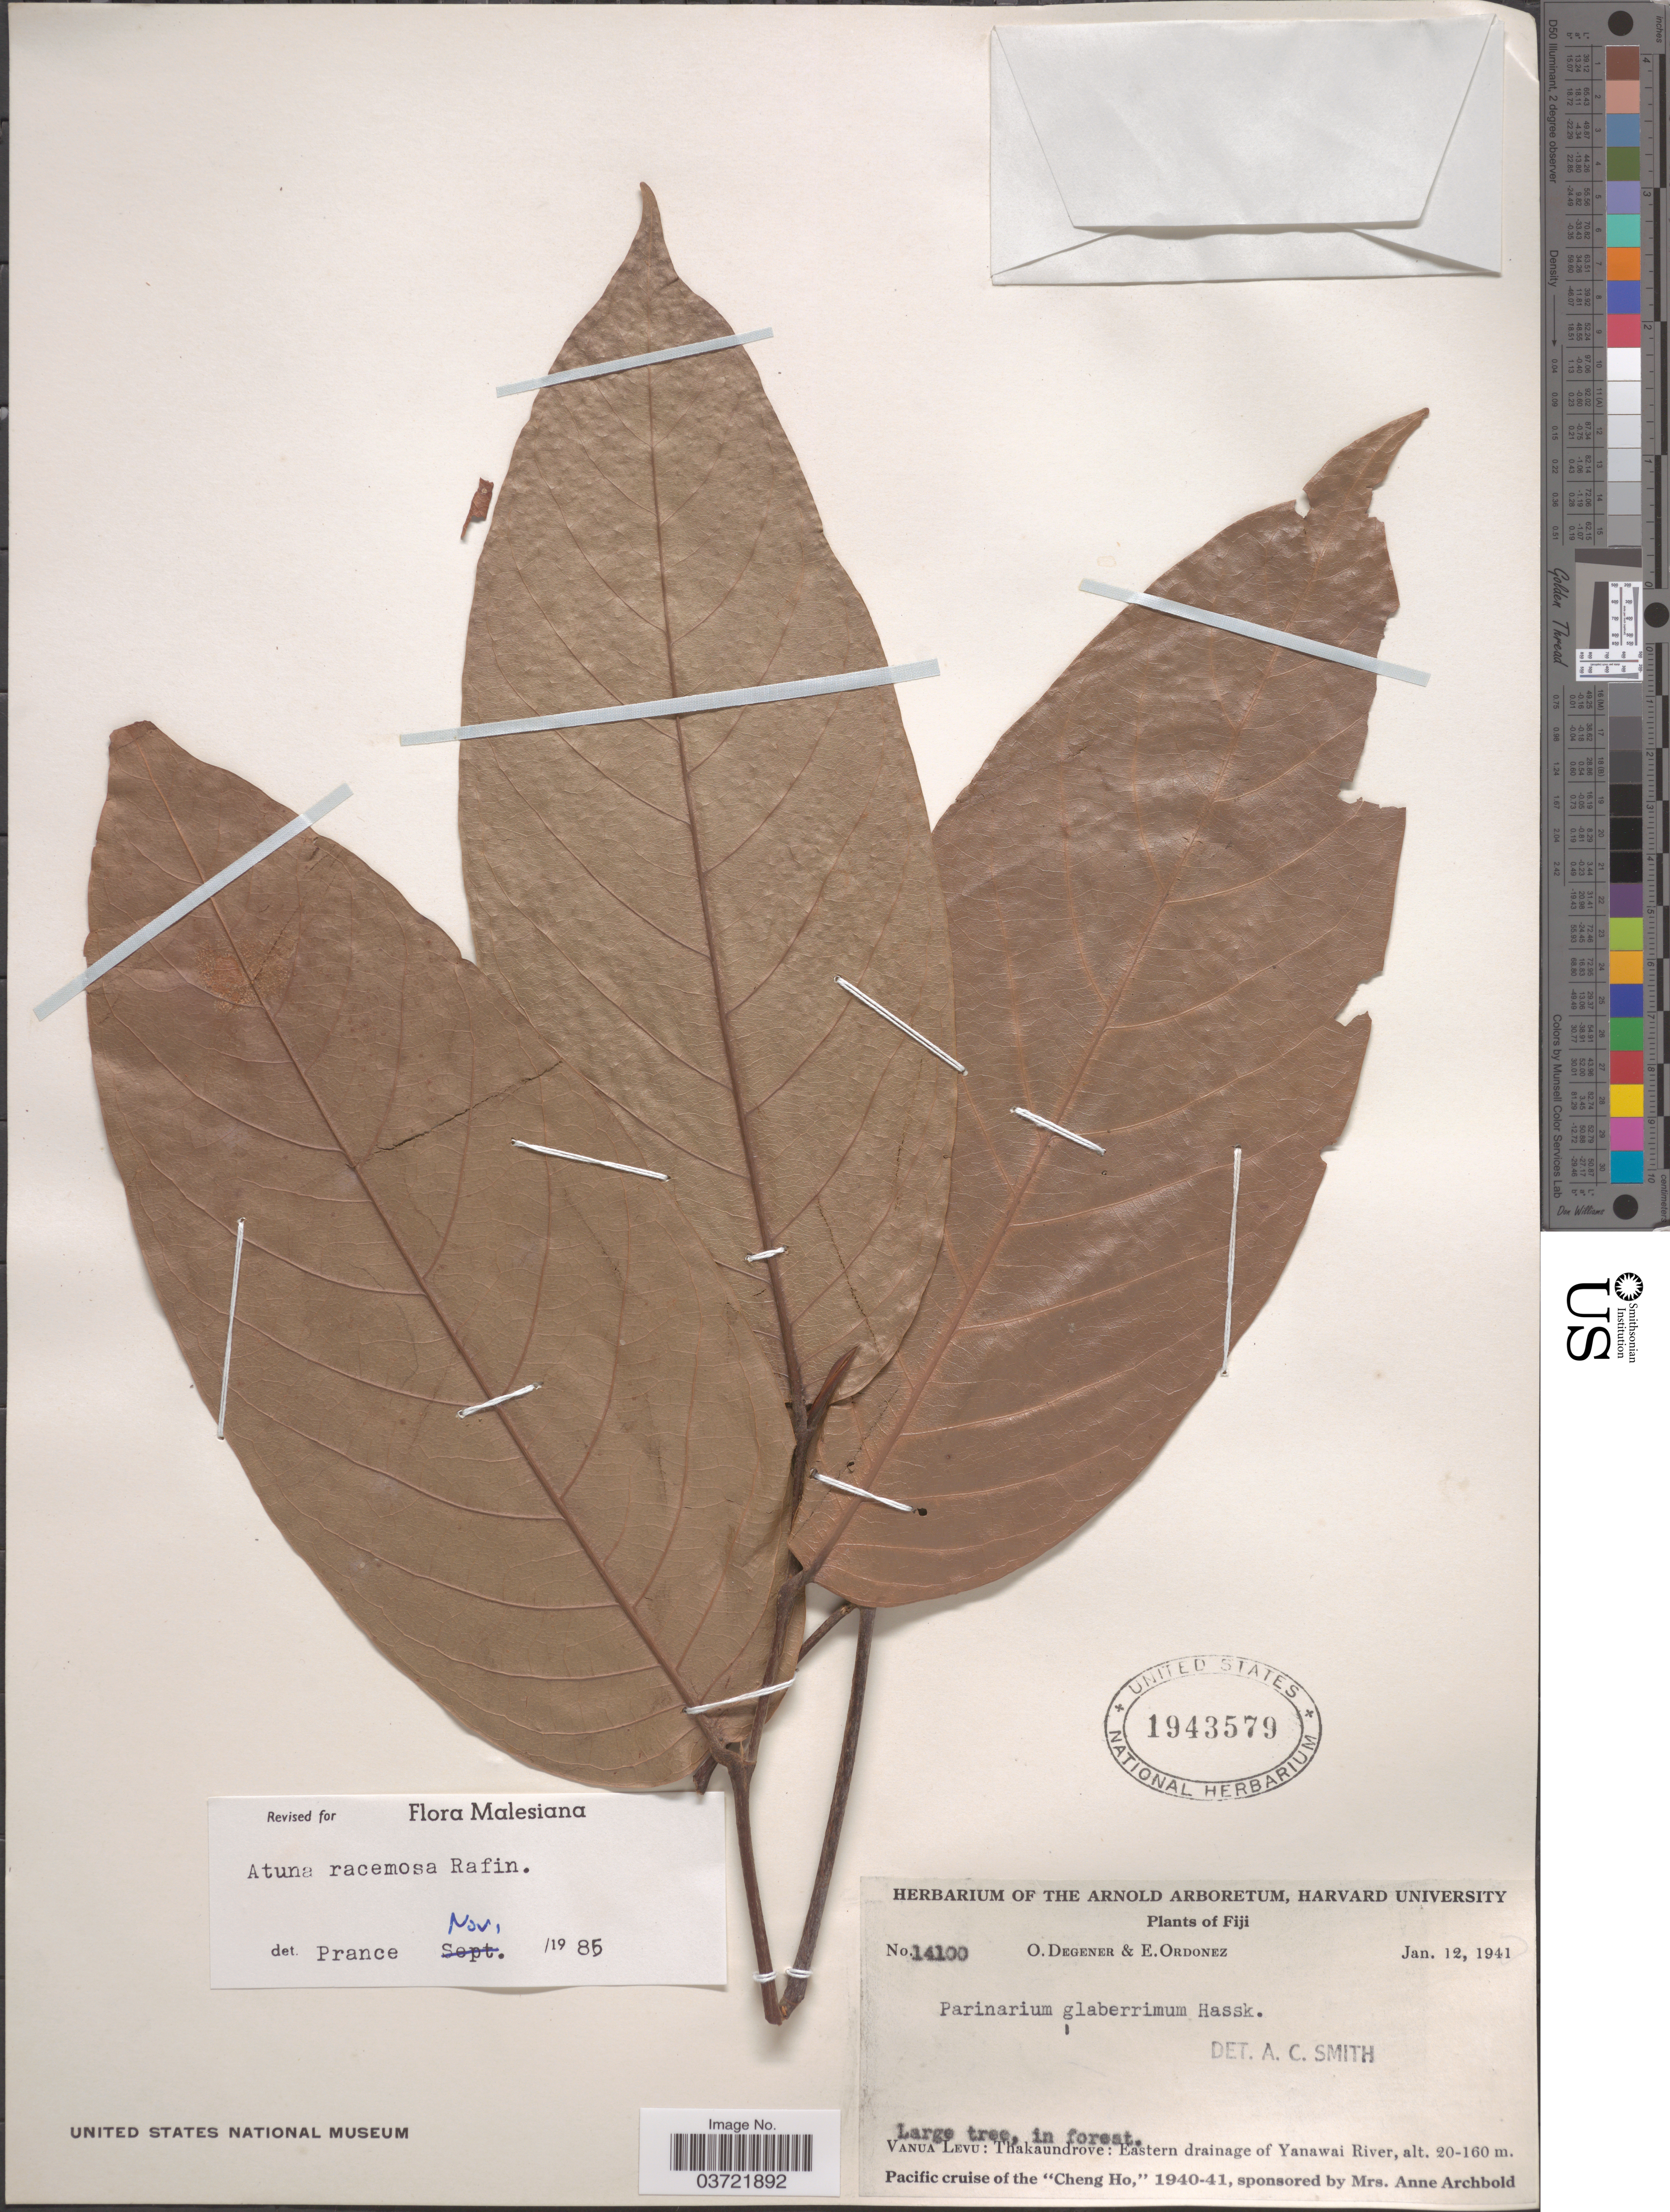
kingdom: Plantae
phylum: Tracheophyta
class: Magnoliopsida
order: Malpighiales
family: Chrysobalanaceae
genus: Atuna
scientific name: Atuna racemosa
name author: Raf.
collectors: O. Degener & E. Ordonez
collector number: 14100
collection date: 1941-01-12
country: Fiji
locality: Vanua Levu: Thakaundrove: Eastern drainage of Yanawai River.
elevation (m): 20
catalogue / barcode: US 1943579